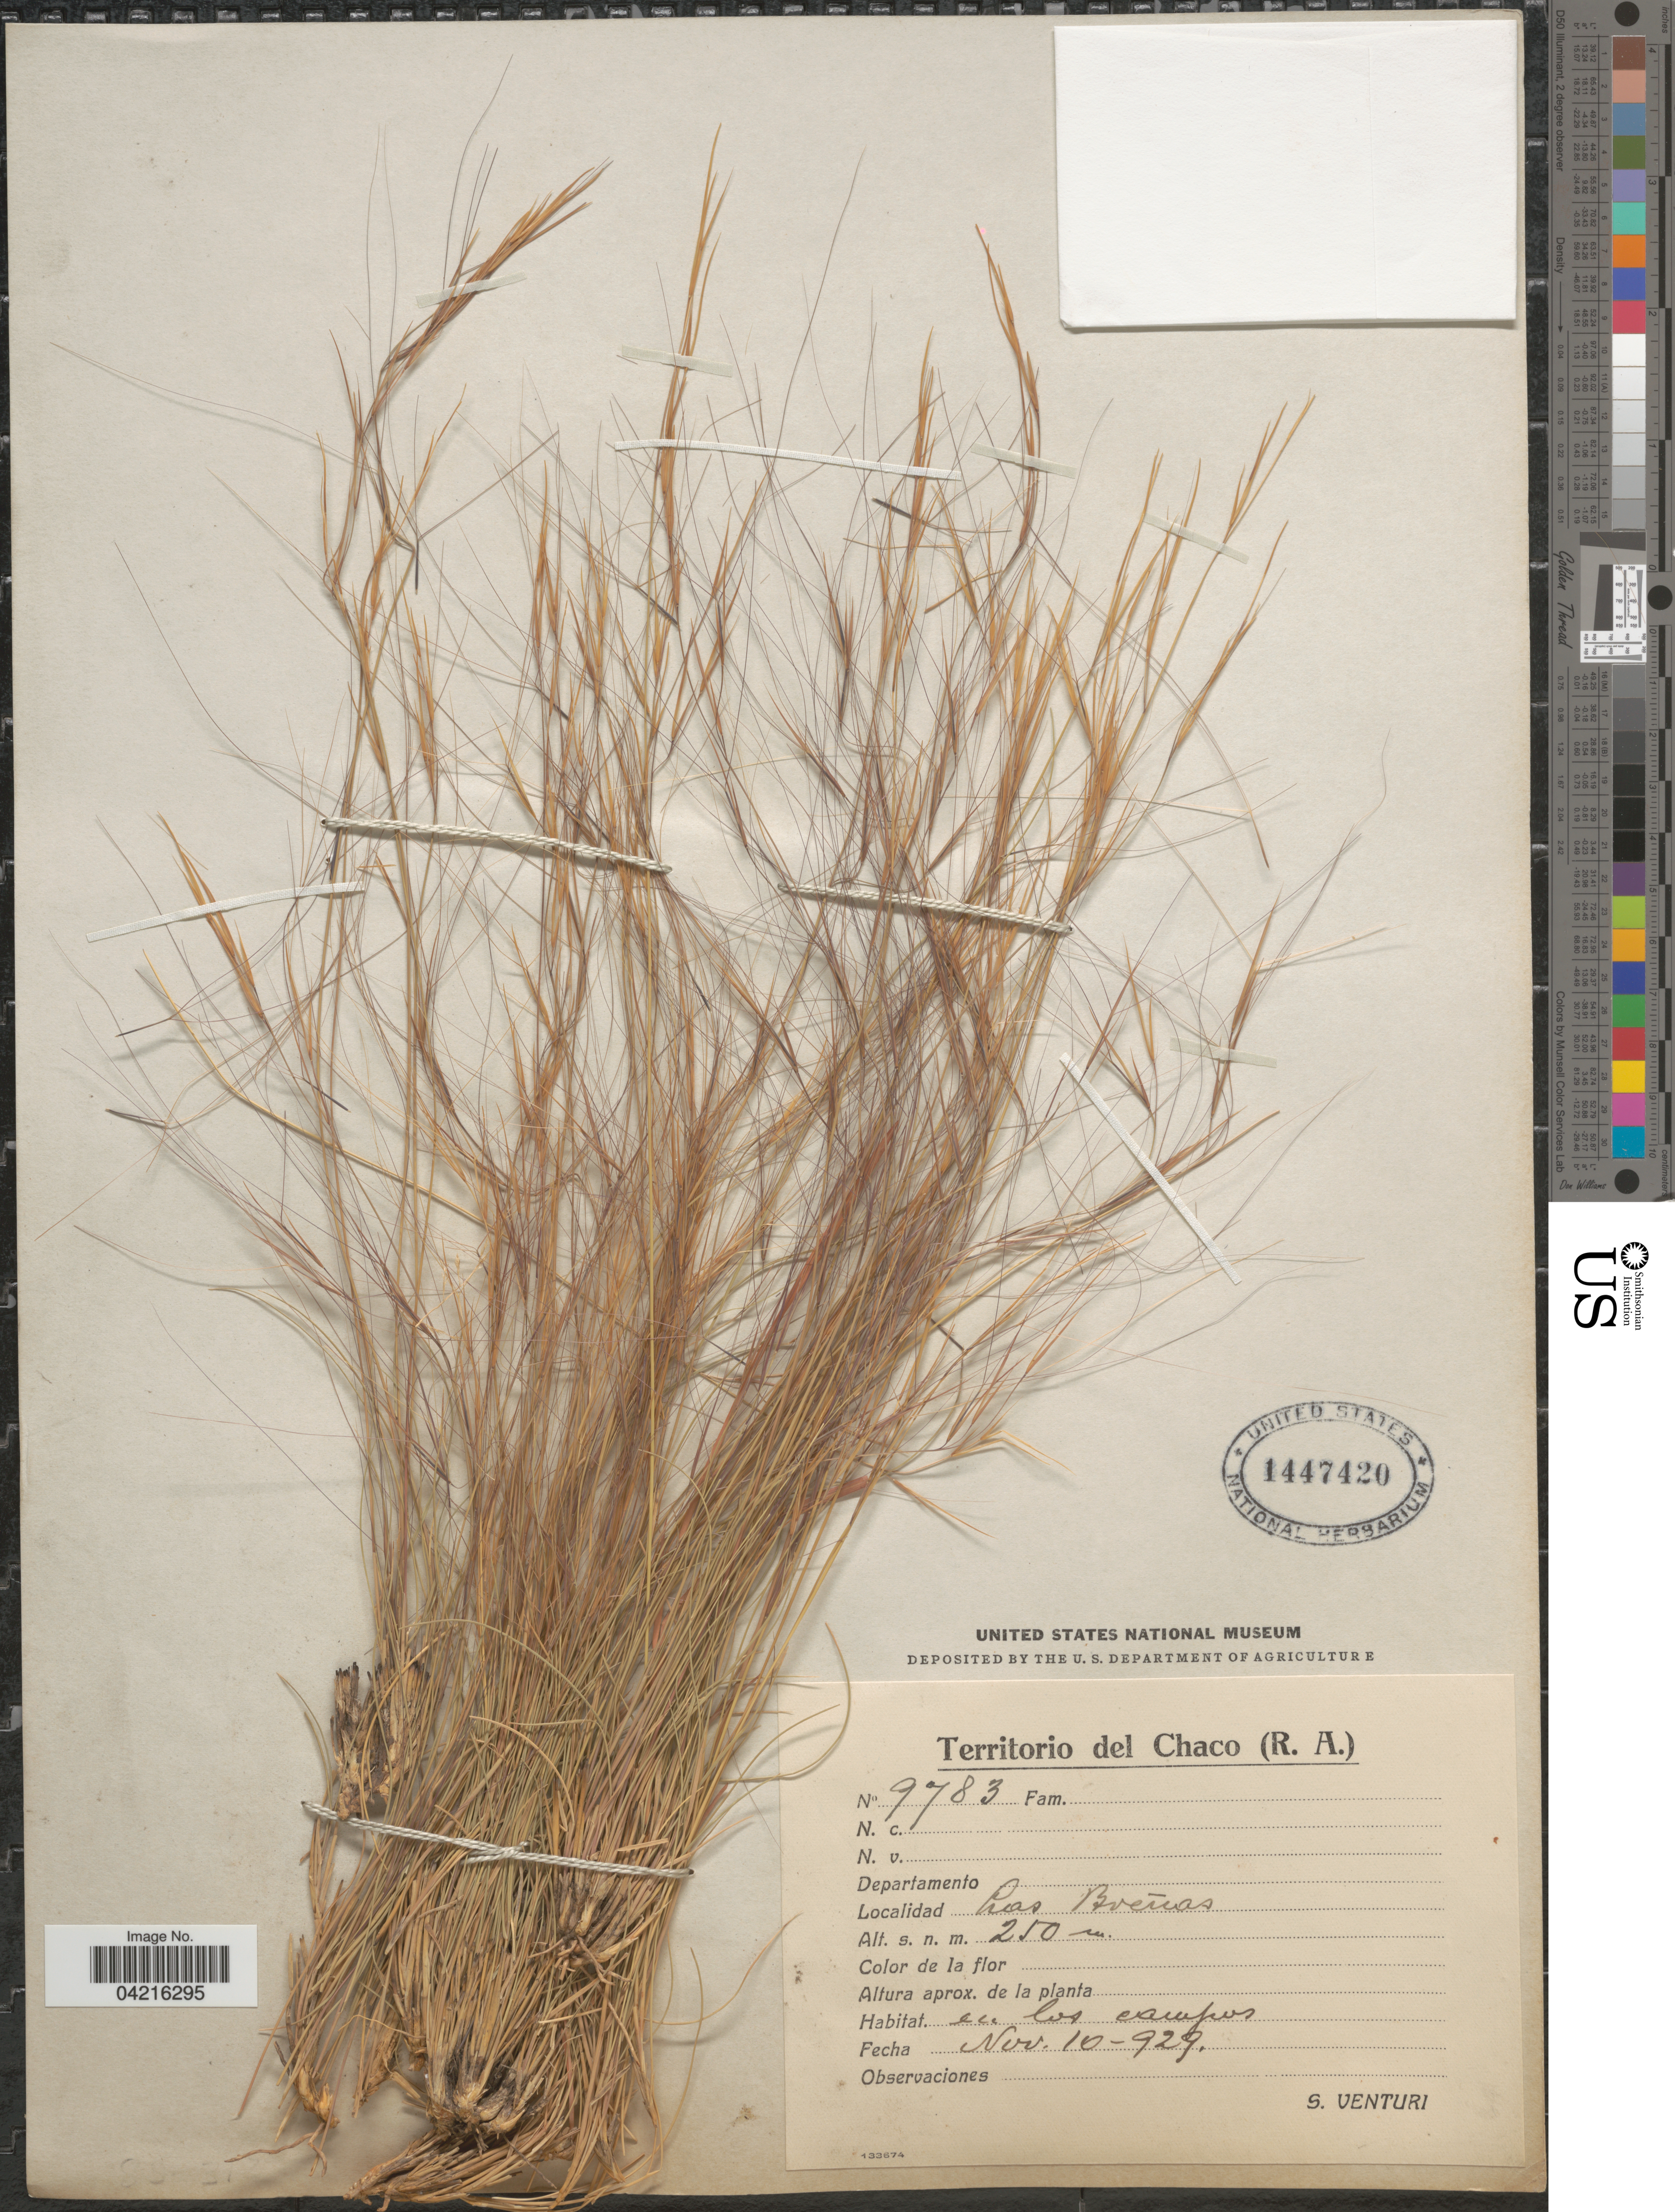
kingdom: Plantae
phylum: Tracheophyta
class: Liliopsida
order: Poales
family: Poaceae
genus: Aristida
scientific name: Aristida sp.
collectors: S. Venturi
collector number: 9783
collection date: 1929-11-10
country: Argentina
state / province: Chaco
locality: Territorio del Chaco (R. A.). Las Breñas. En los campos.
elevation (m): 250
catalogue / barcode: US 1447420